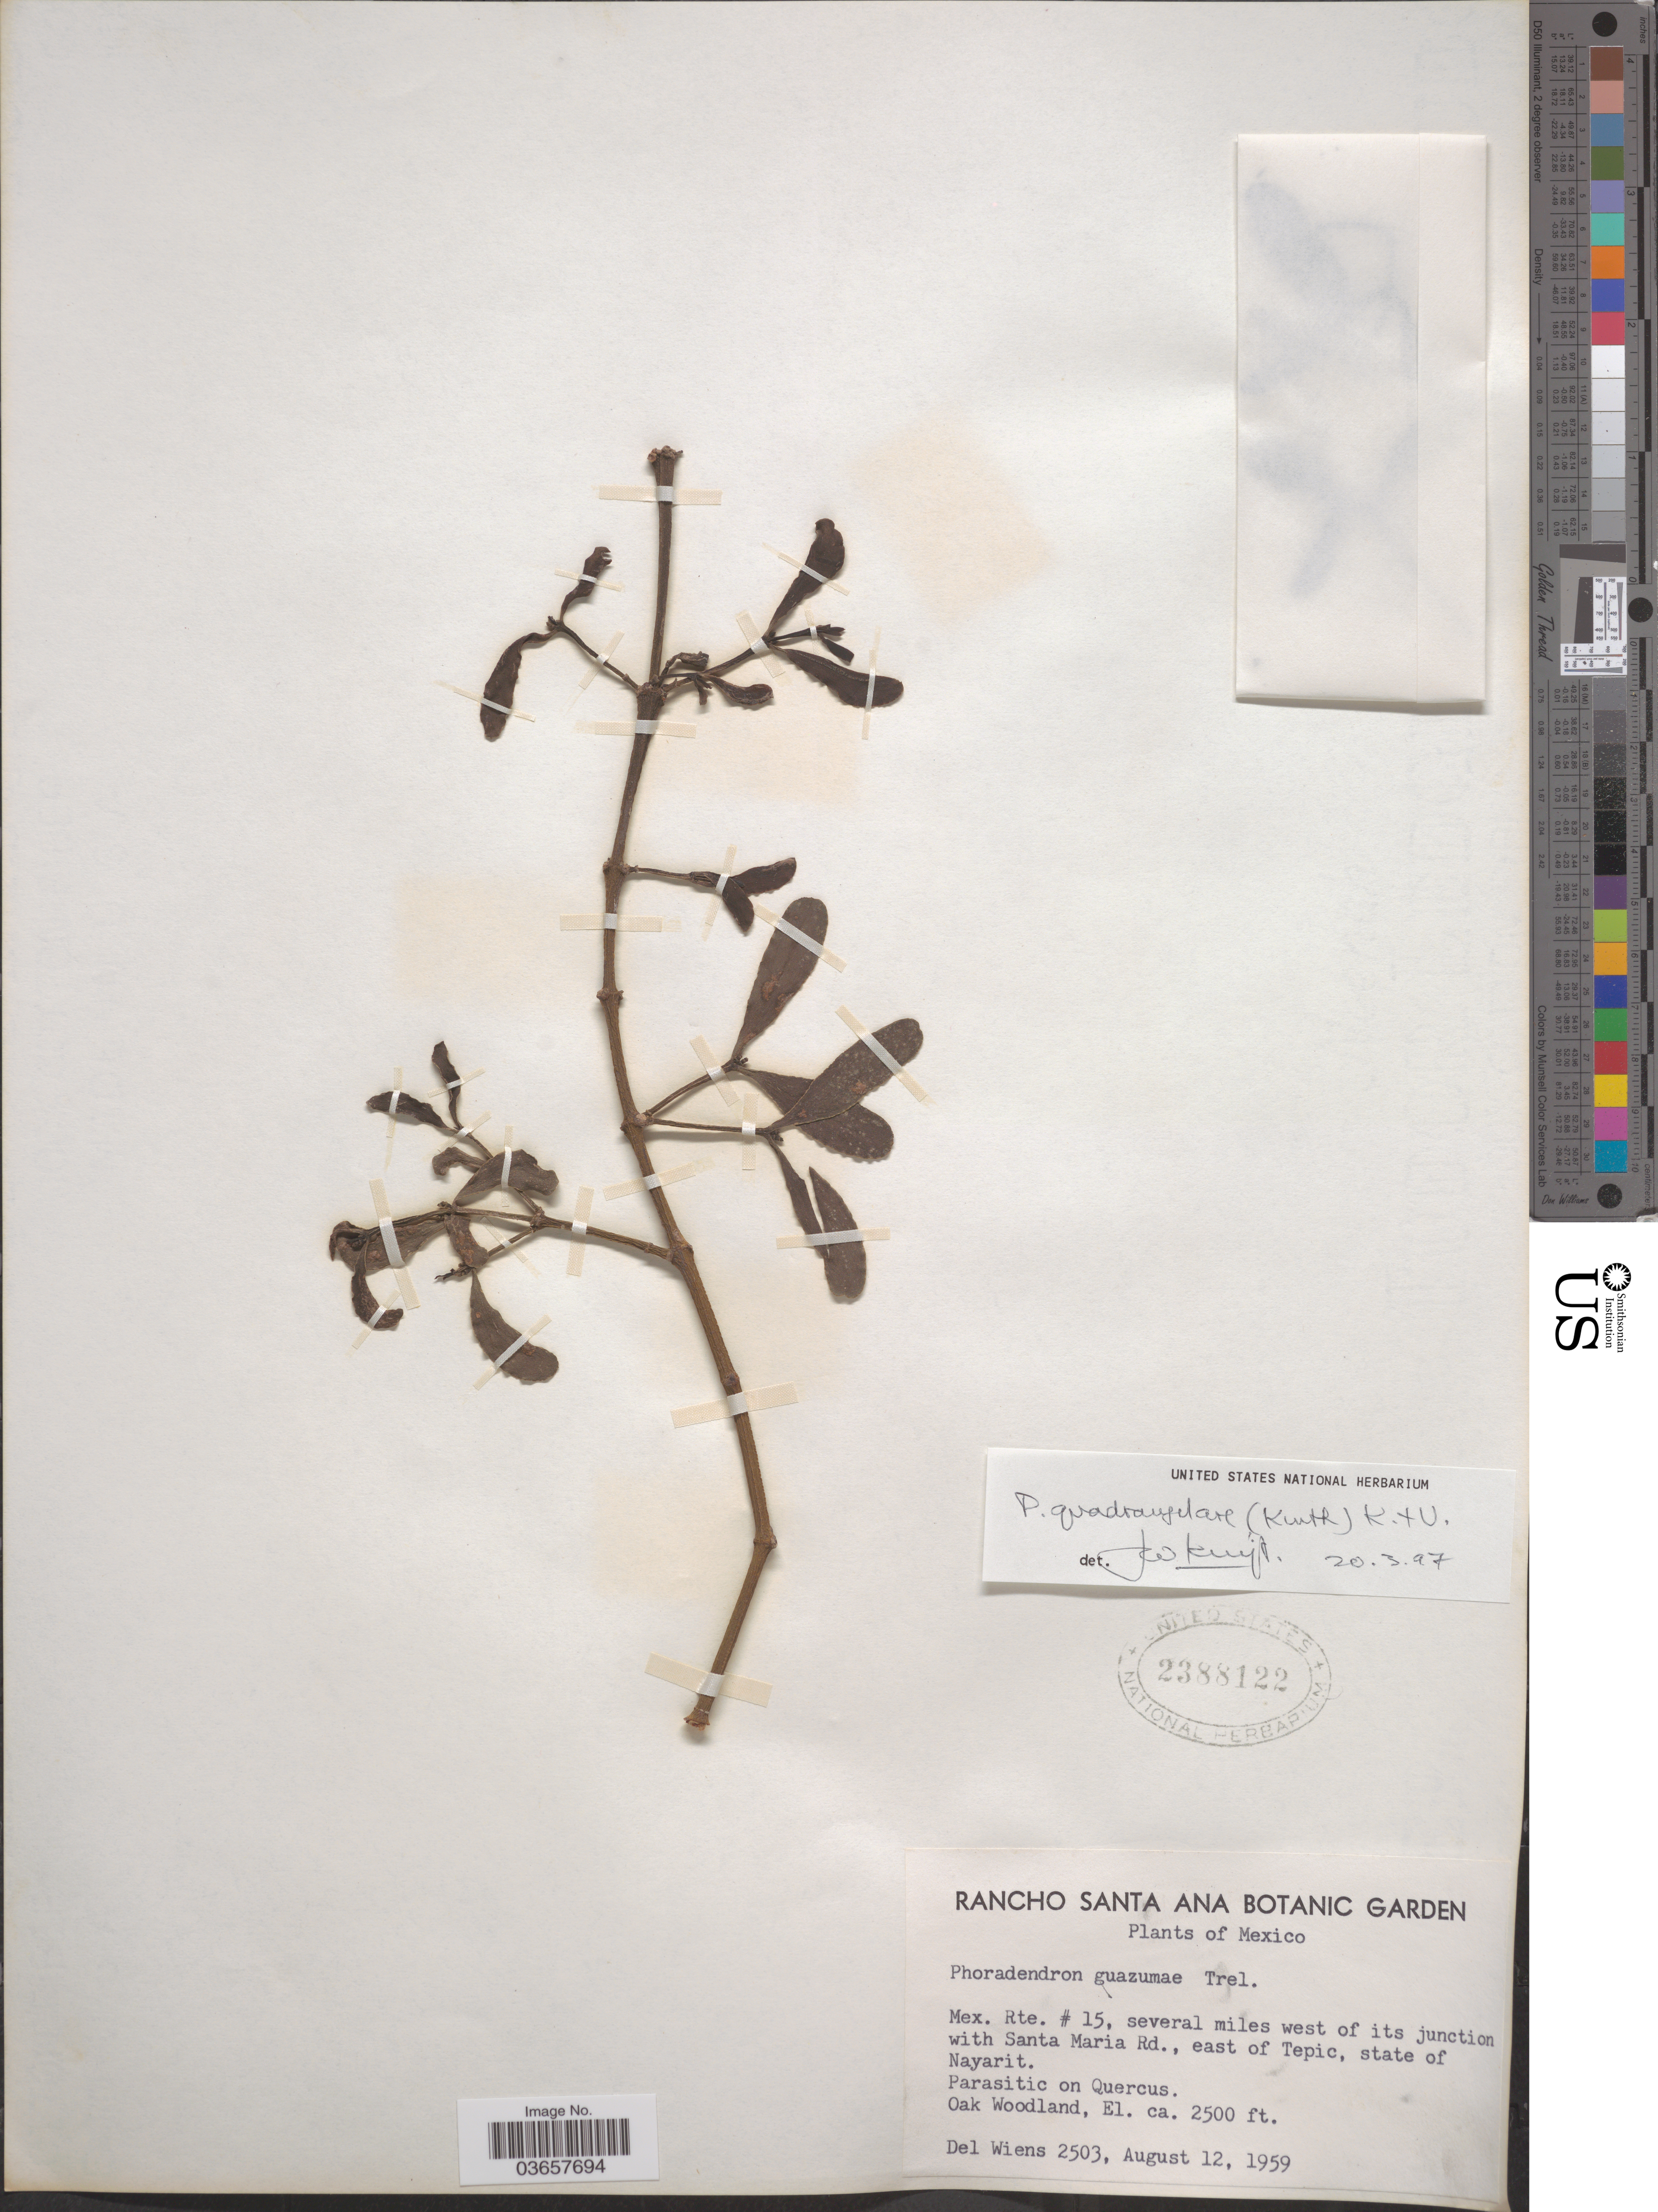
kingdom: Plantae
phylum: Tracheophyta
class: Magnoliopsida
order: Santalales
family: Viscaceae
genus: Phoradendron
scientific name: Phoradendron quadrangulare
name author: (Kunth) Griseb.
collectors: D. Wiens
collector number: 2503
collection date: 1959-08-12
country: Mexico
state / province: Nayarit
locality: Mex. Rte. #15, several miles west of its junction with Santa Maria Rd., east of Tepic.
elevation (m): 762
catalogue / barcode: US 2388122